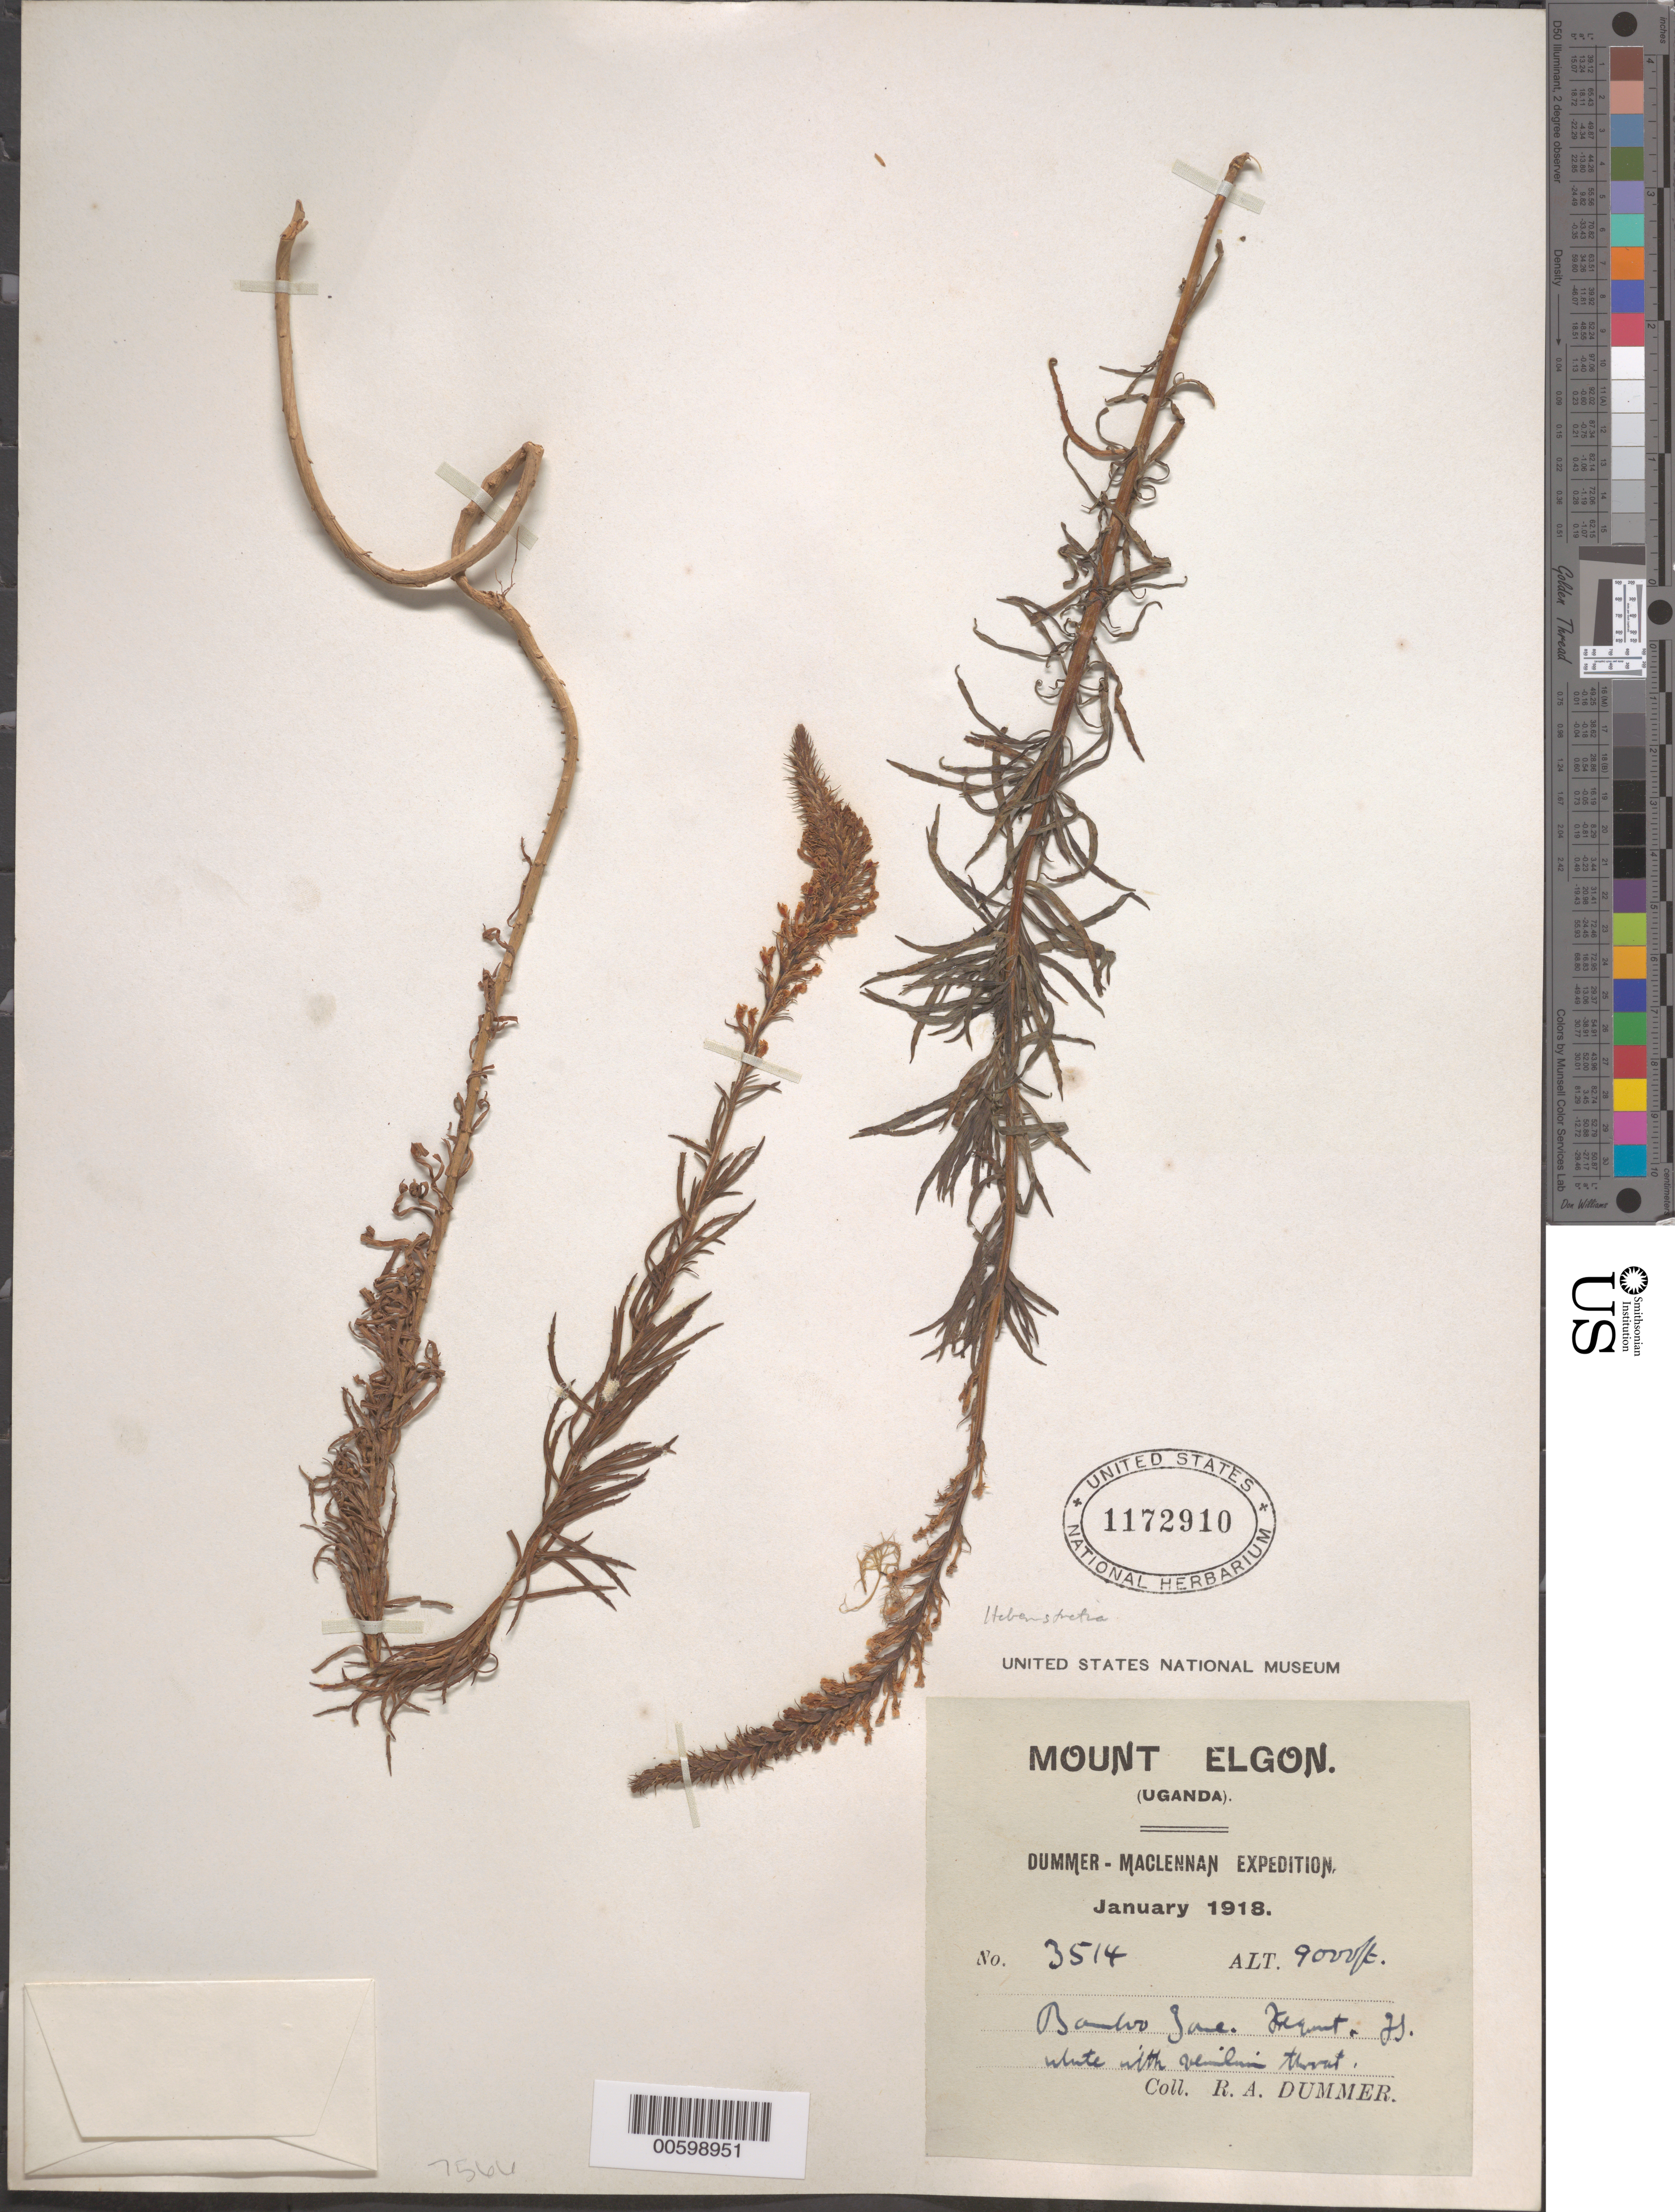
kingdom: Plantae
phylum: Tracheophyta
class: Magnoliopsida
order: Lamiales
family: Scrophulariaceae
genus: Hebenstretia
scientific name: Hebenstretia sp.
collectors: R. Dümmer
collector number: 3514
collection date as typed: Jan 1918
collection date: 1918-01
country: Uganda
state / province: Eastern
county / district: Bukwo / Kween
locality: Mount Elgon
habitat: Bamboo zone, frequent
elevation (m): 2743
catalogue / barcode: US 1172910